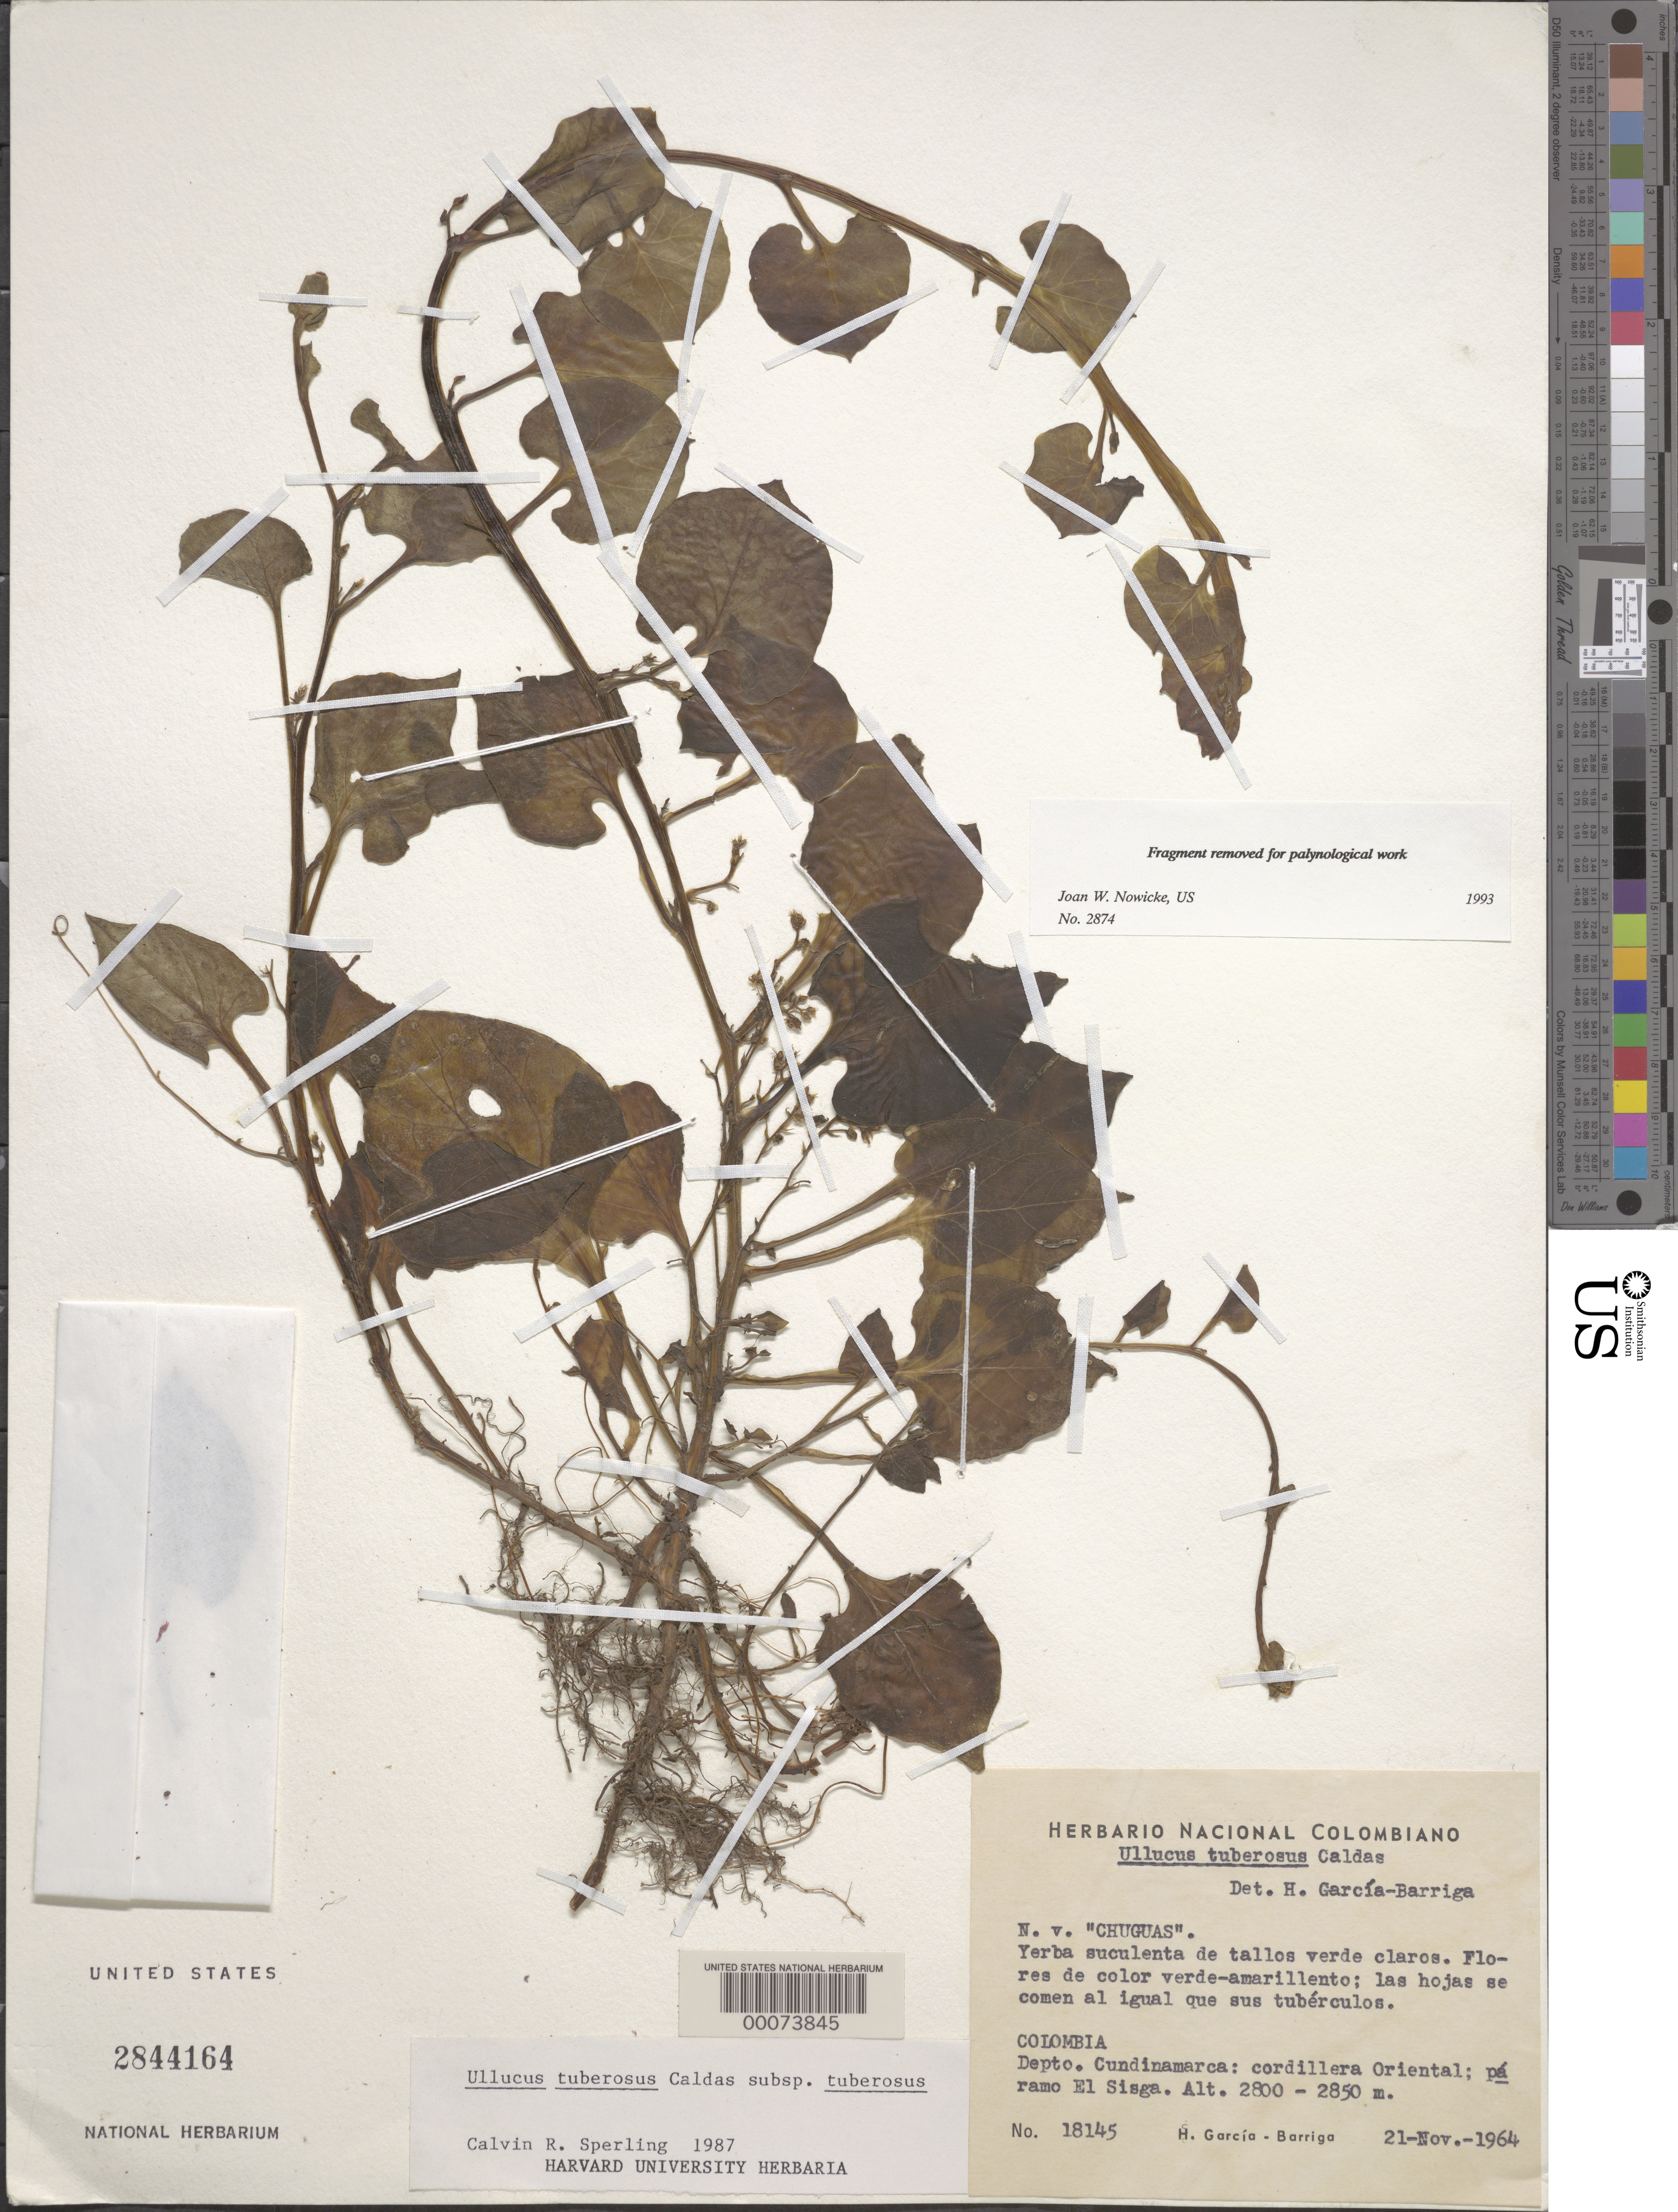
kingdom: Plantae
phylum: Tracheophyta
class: Magnoliopsida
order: Caryophyllales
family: Basellaceae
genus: Ullucus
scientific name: Ullucus tuberosus subsp. tuberosus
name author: Caldas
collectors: H. García Barriga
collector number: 18145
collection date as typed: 21 Nov 1964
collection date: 1964-11-21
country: Colombia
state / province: Cundinamarca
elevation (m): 2800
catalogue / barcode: US 2844164